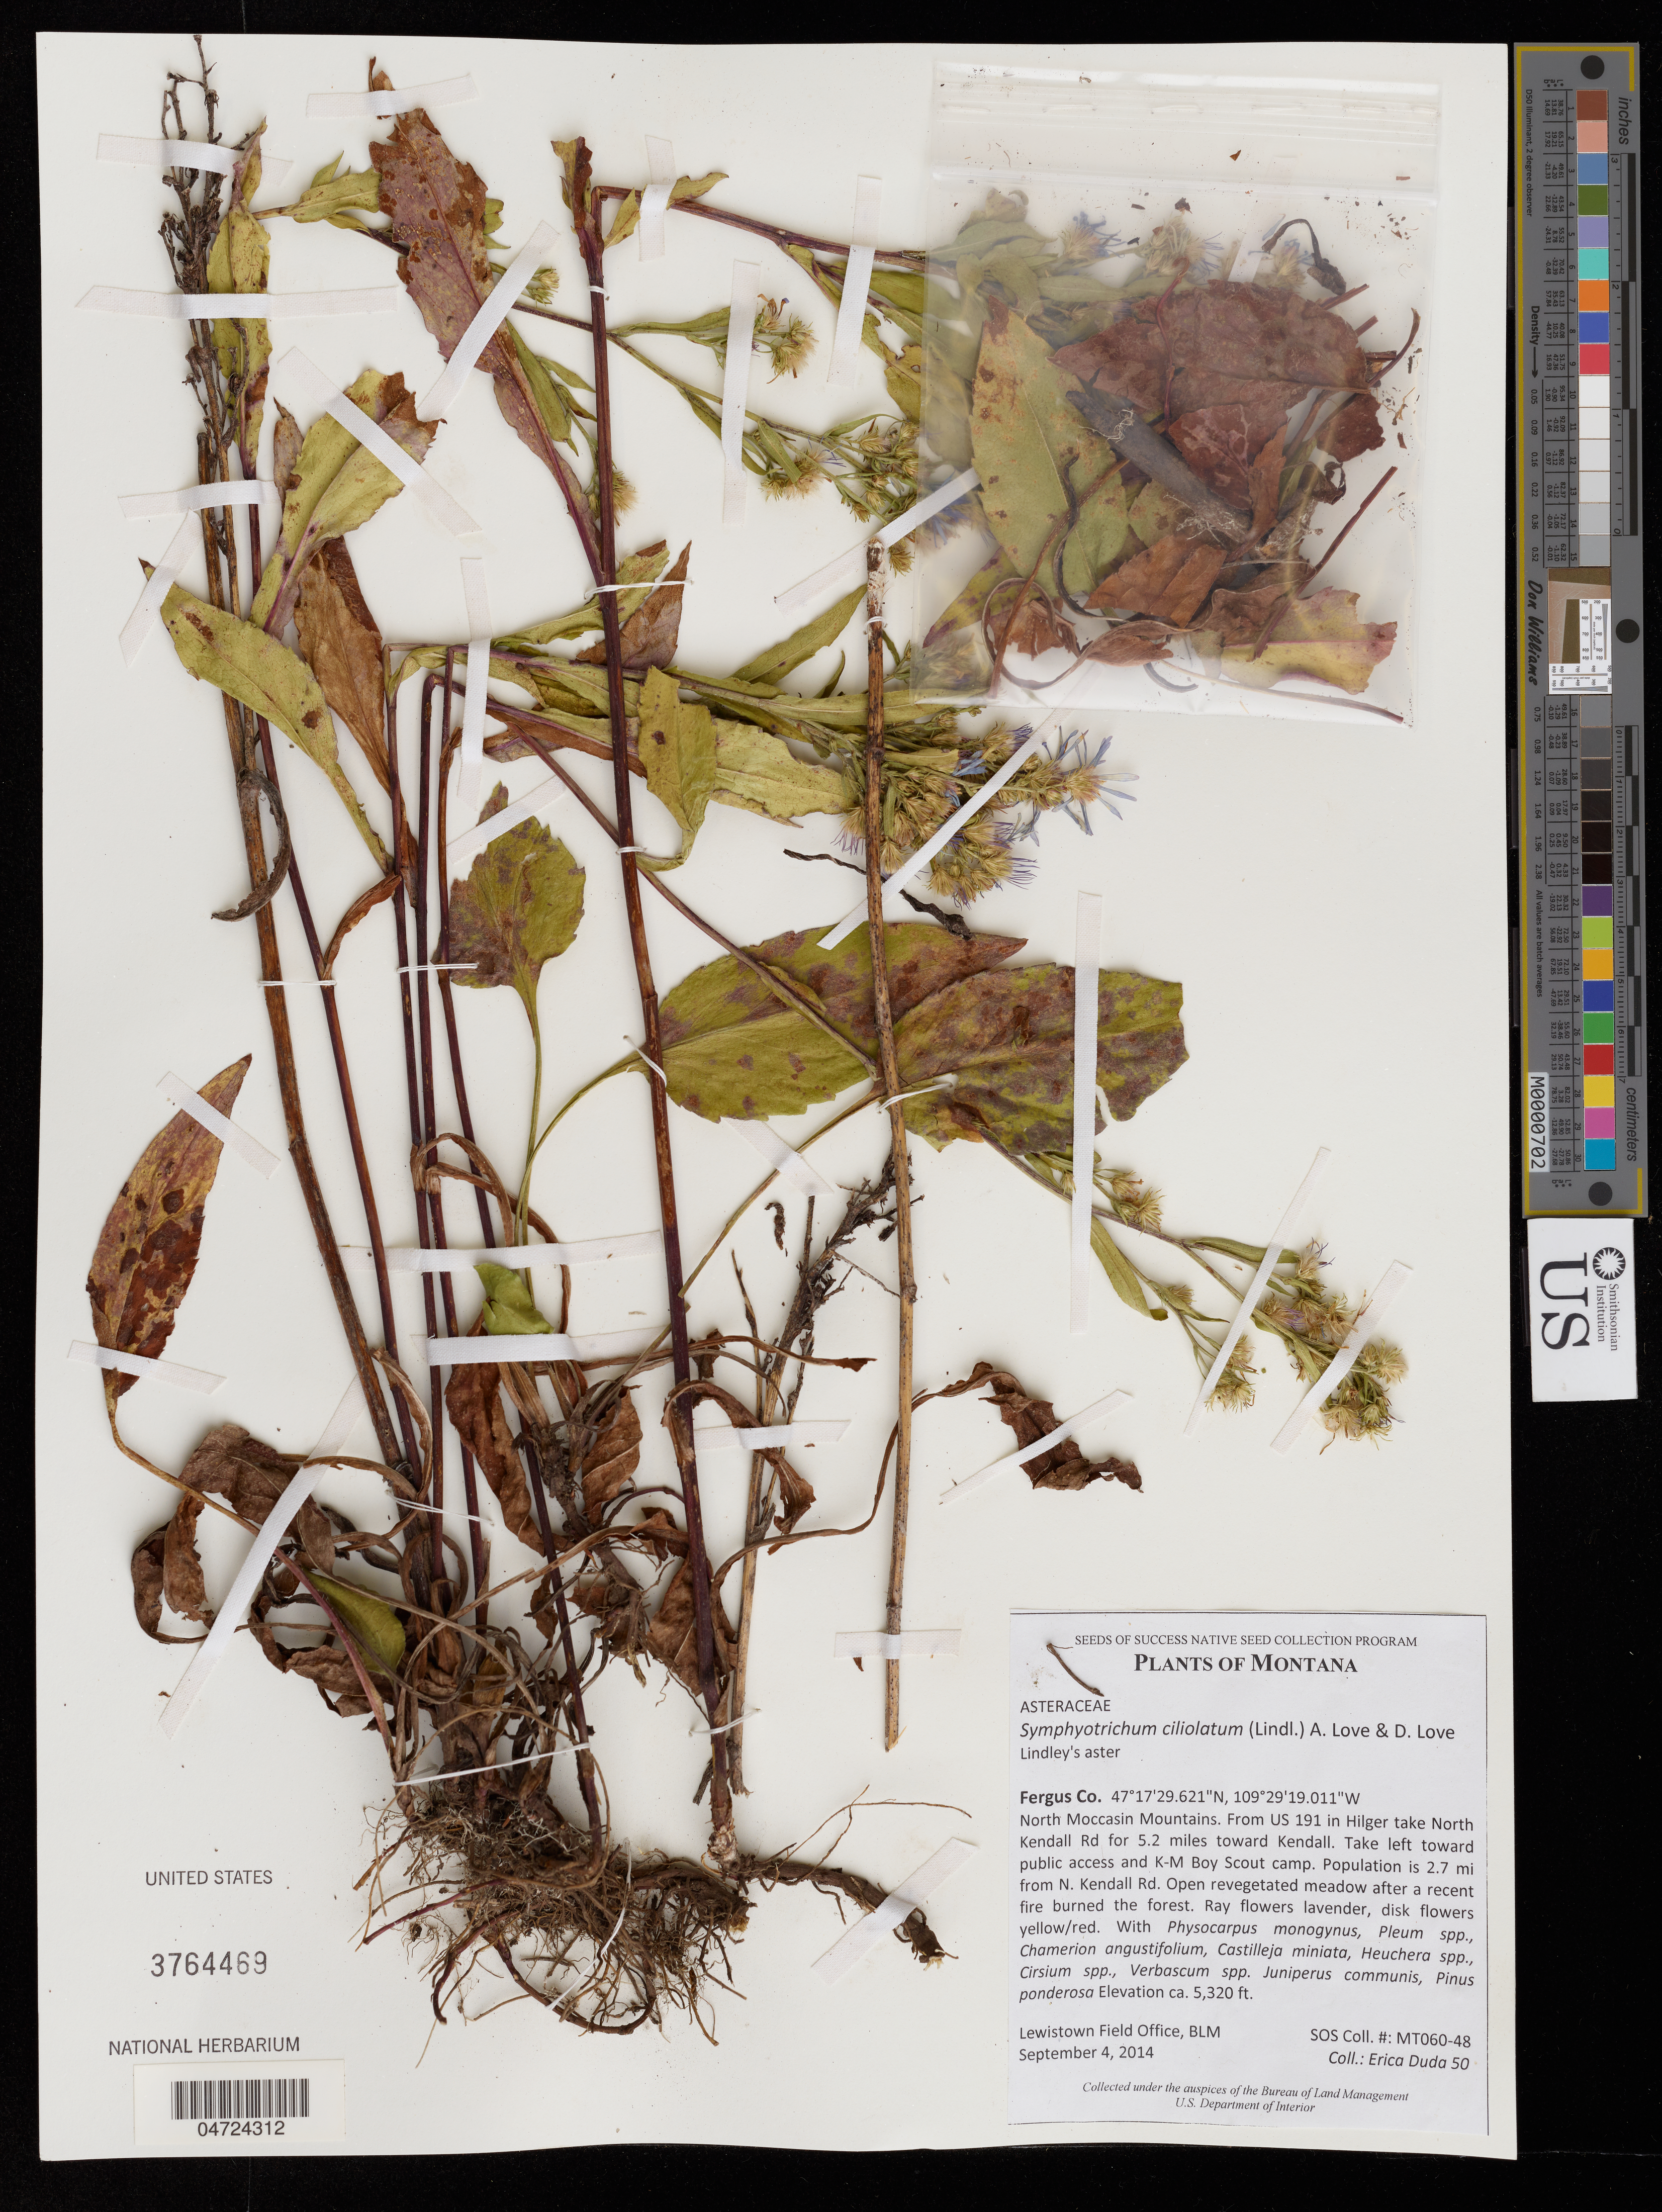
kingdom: Plantae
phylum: Tracheophyta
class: Magnoliopsida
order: Asterales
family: Asteraceae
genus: Symphyotrichum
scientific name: Symphyotrichum ciliolatum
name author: (Lindl.) Á. Löve & D. Löve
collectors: E. Duda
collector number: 50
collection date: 2014-09-04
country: United States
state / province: Montana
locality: Fergus Co. North Moccasin Mountains. From US 191 in Hilger take North Kendall Rd for 5.2 miles toward Kendall. Take left toward public access and K-M Boy Scout camp. Population is 2.7 mi from N. Kendall Rd. Open revegetated meadow after a recent fire burned the forest.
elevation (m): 1622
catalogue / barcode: US 3764469